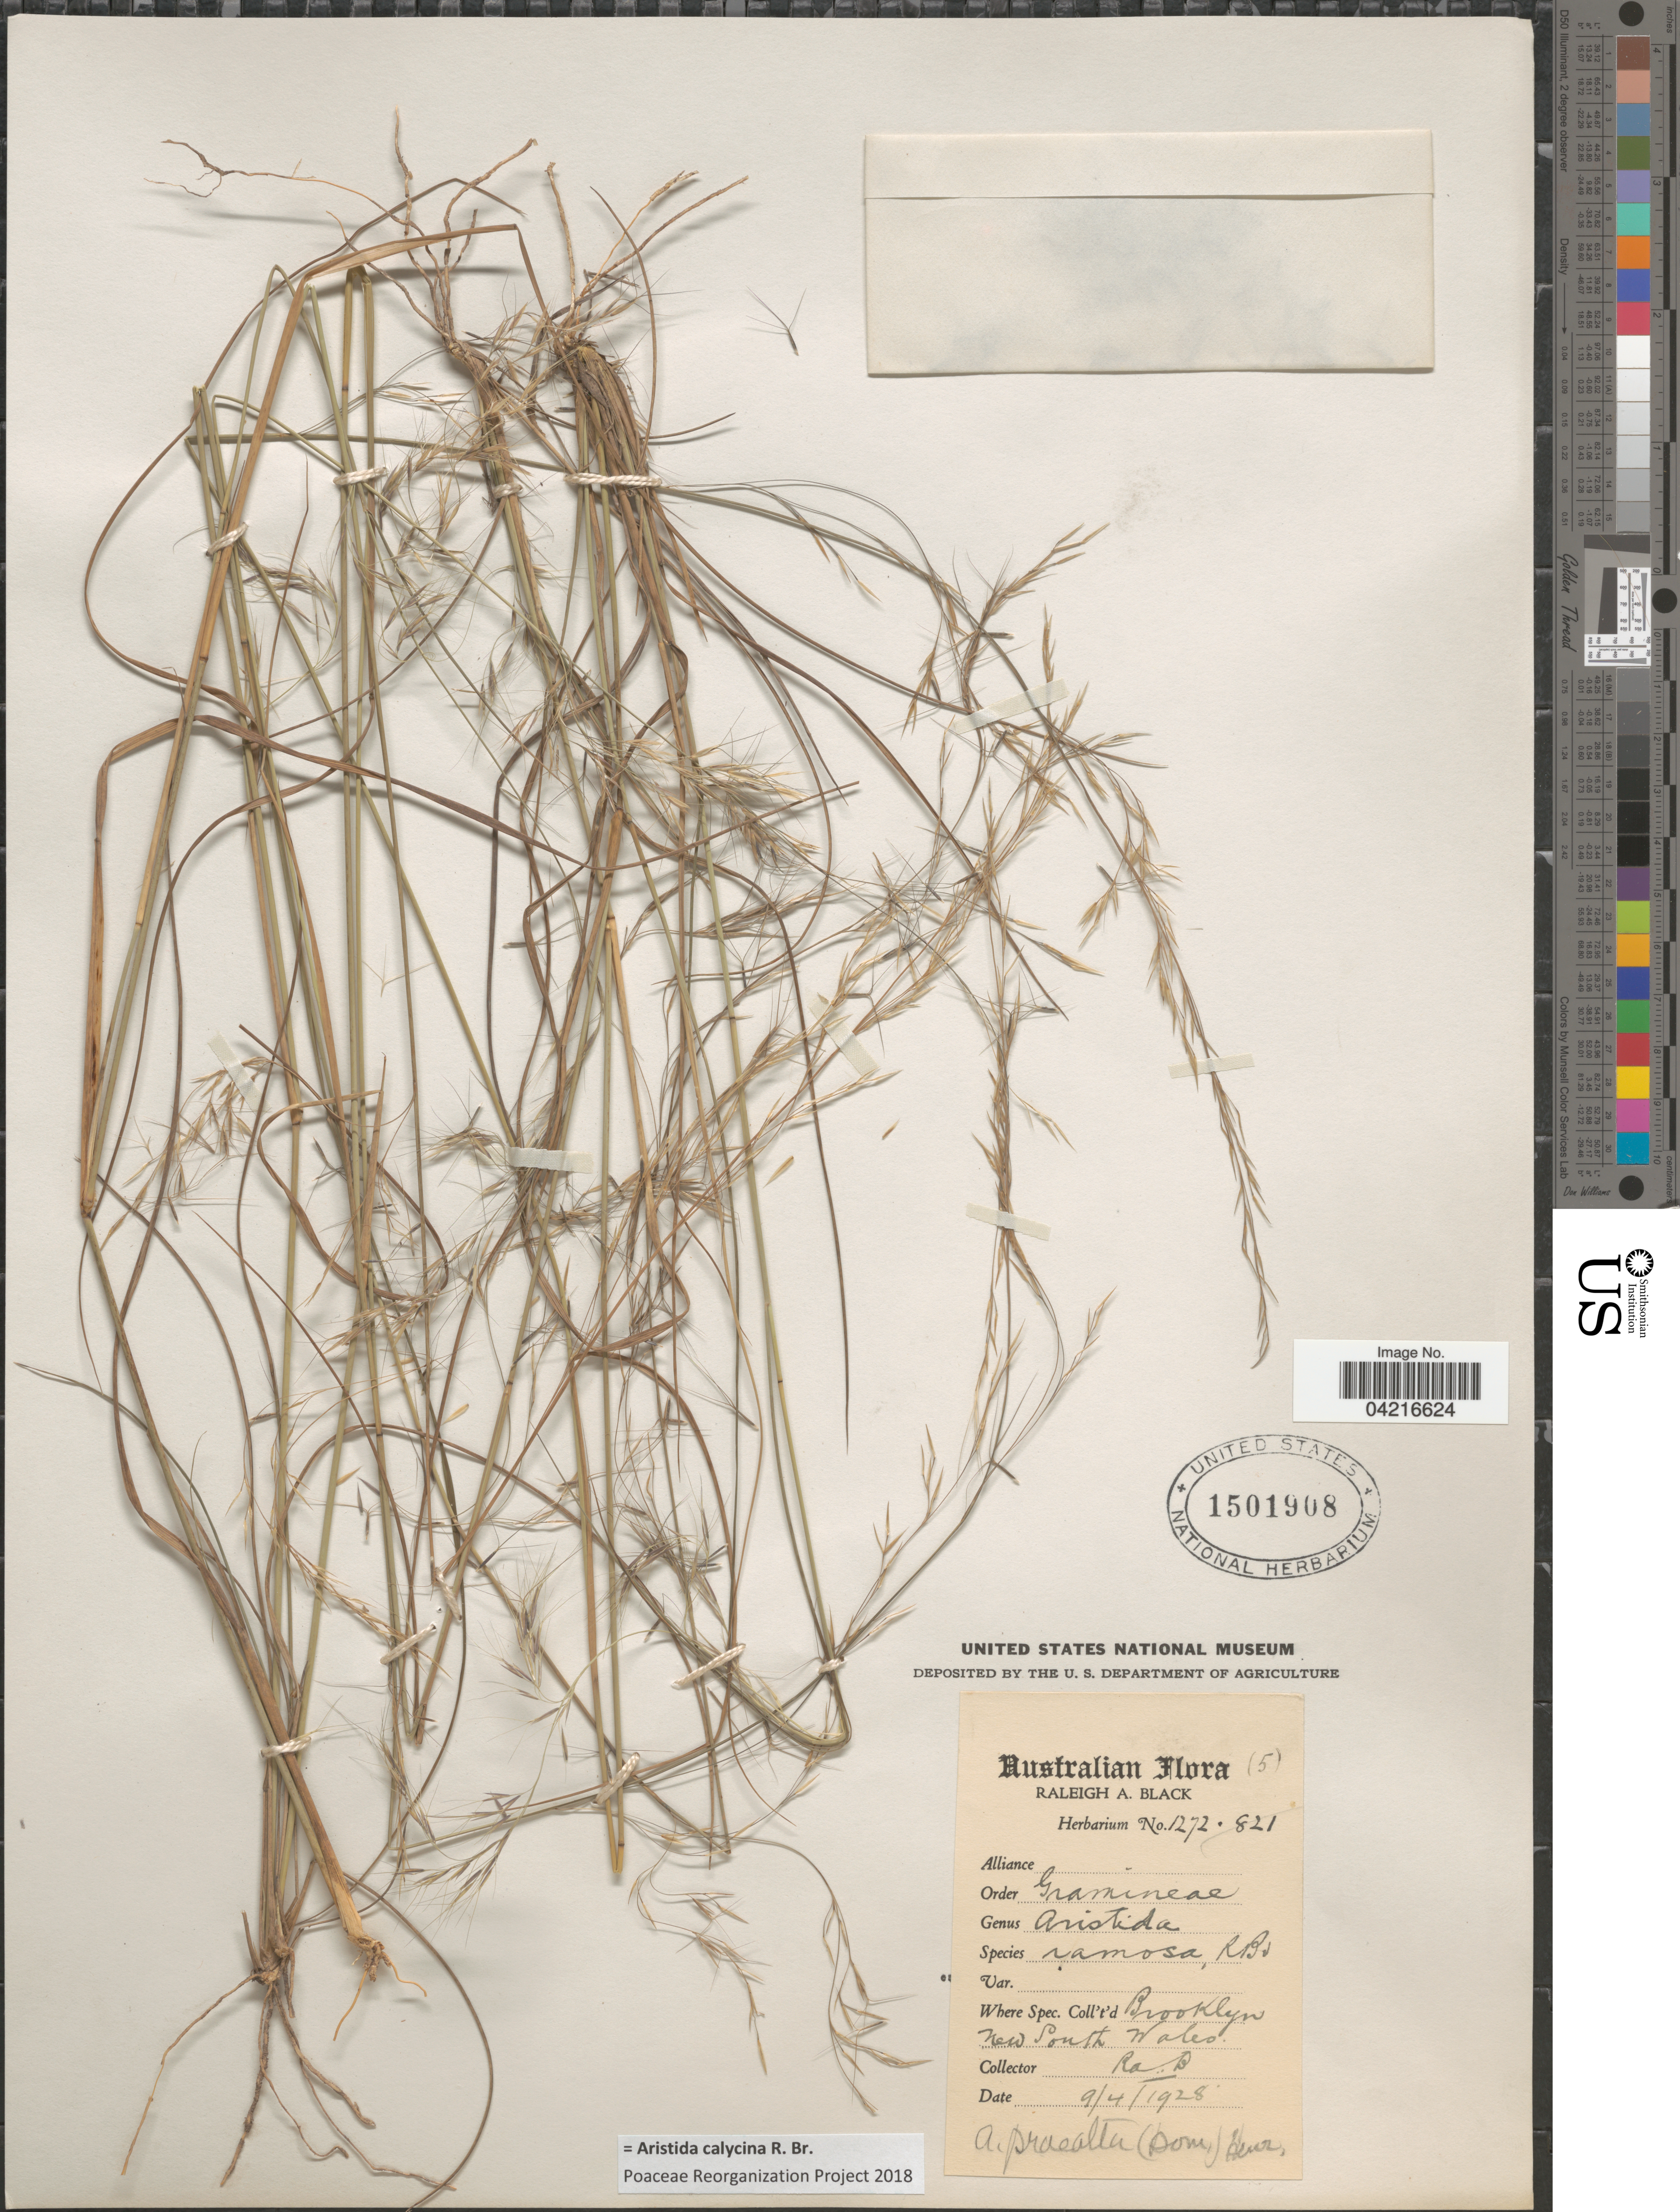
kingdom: Plantae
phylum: Tracheophyta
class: Liliopsida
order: Poales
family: Poaceae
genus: Aristida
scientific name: Aristida calycina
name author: R. Br.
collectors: R. A. Black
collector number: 1272821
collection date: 1928-04-09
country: Australia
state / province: New South Wales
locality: Brooklyn.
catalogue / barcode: US 1501908